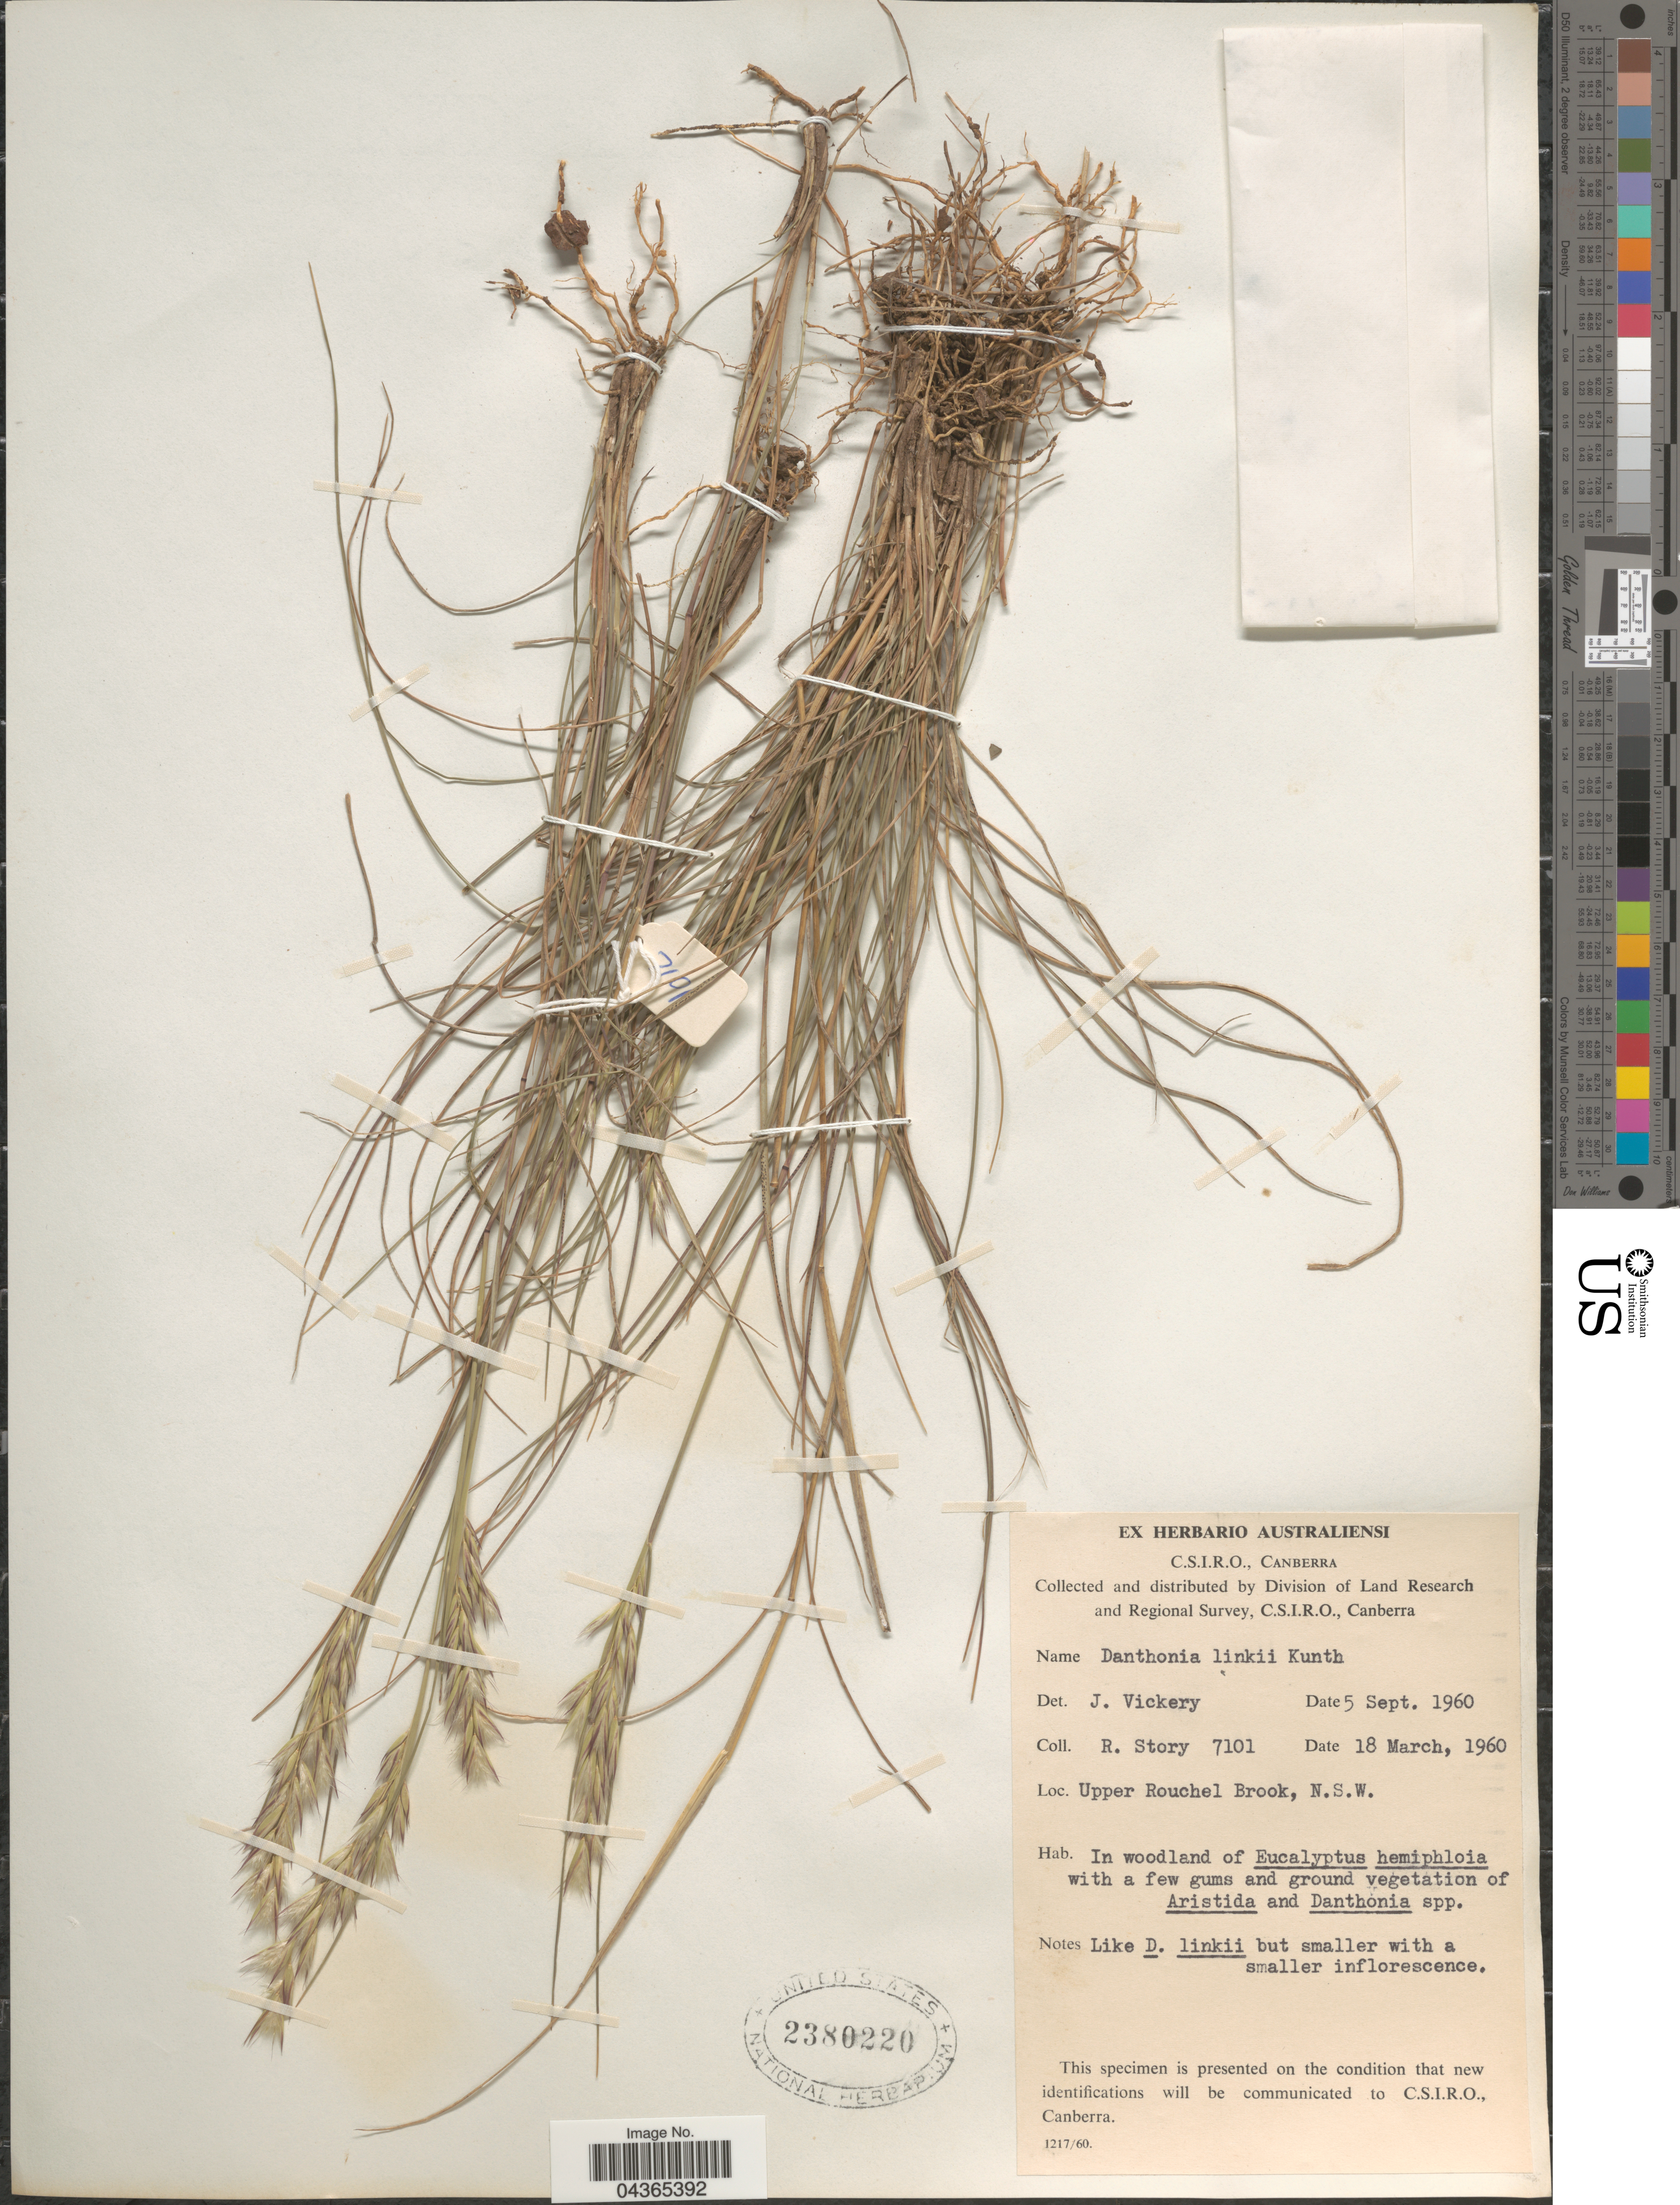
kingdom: Plantae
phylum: Tracheophyta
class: Liliopsida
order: Poales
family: Poaceae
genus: Rytidosperma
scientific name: Rytidosperma bipartitum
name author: (Link) A.M. Humphreys & H.P. Linder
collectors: R. Story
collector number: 7101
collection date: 1960-03-18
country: Australia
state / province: New South Wales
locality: Division of Land Research and Regional Survey. Upper Rouchel Brook.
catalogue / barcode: US 2380220